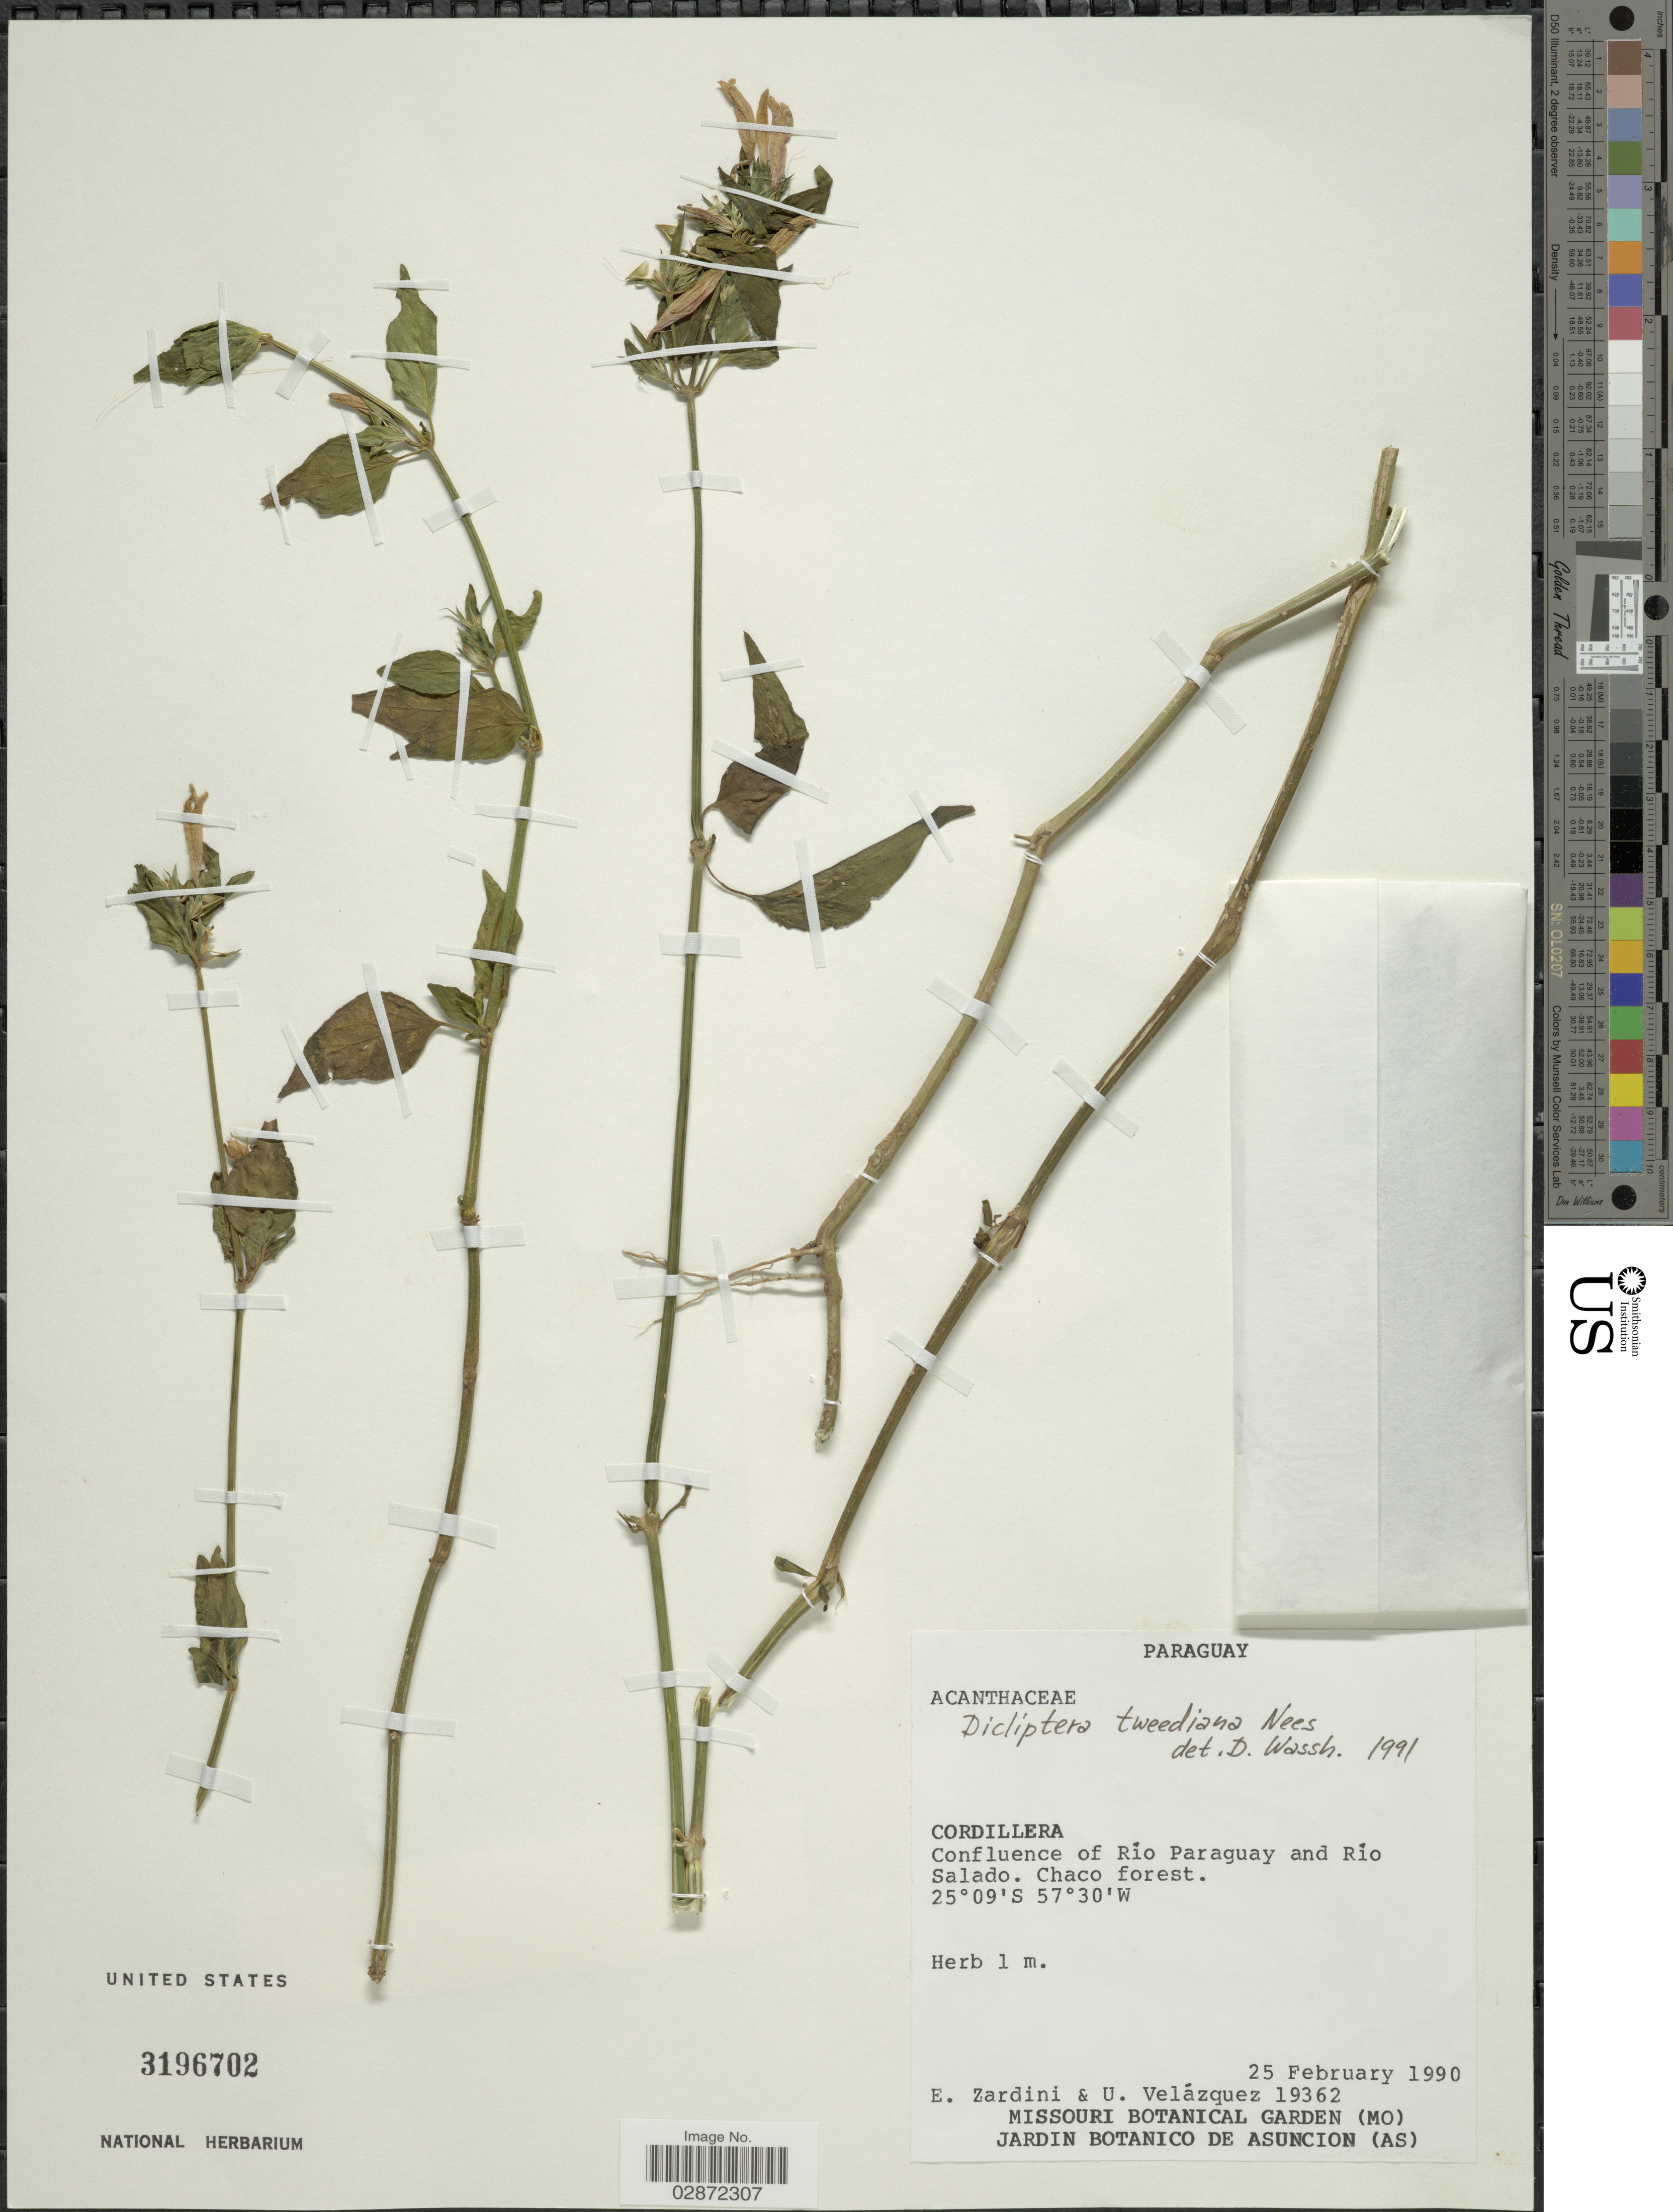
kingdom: Plantae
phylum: Tracheophyta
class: Magnoliopsida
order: Lamiales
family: Acanthaceae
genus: Dicliptera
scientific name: Dicliptera squarrosa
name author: Nees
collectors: E. Zardini & U. Velázquez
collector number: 19362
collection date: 1990-02-25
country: Paraguay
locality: Cordillera. Confluence of Río Paraguay and Río Salado.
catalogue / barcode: US 3196702